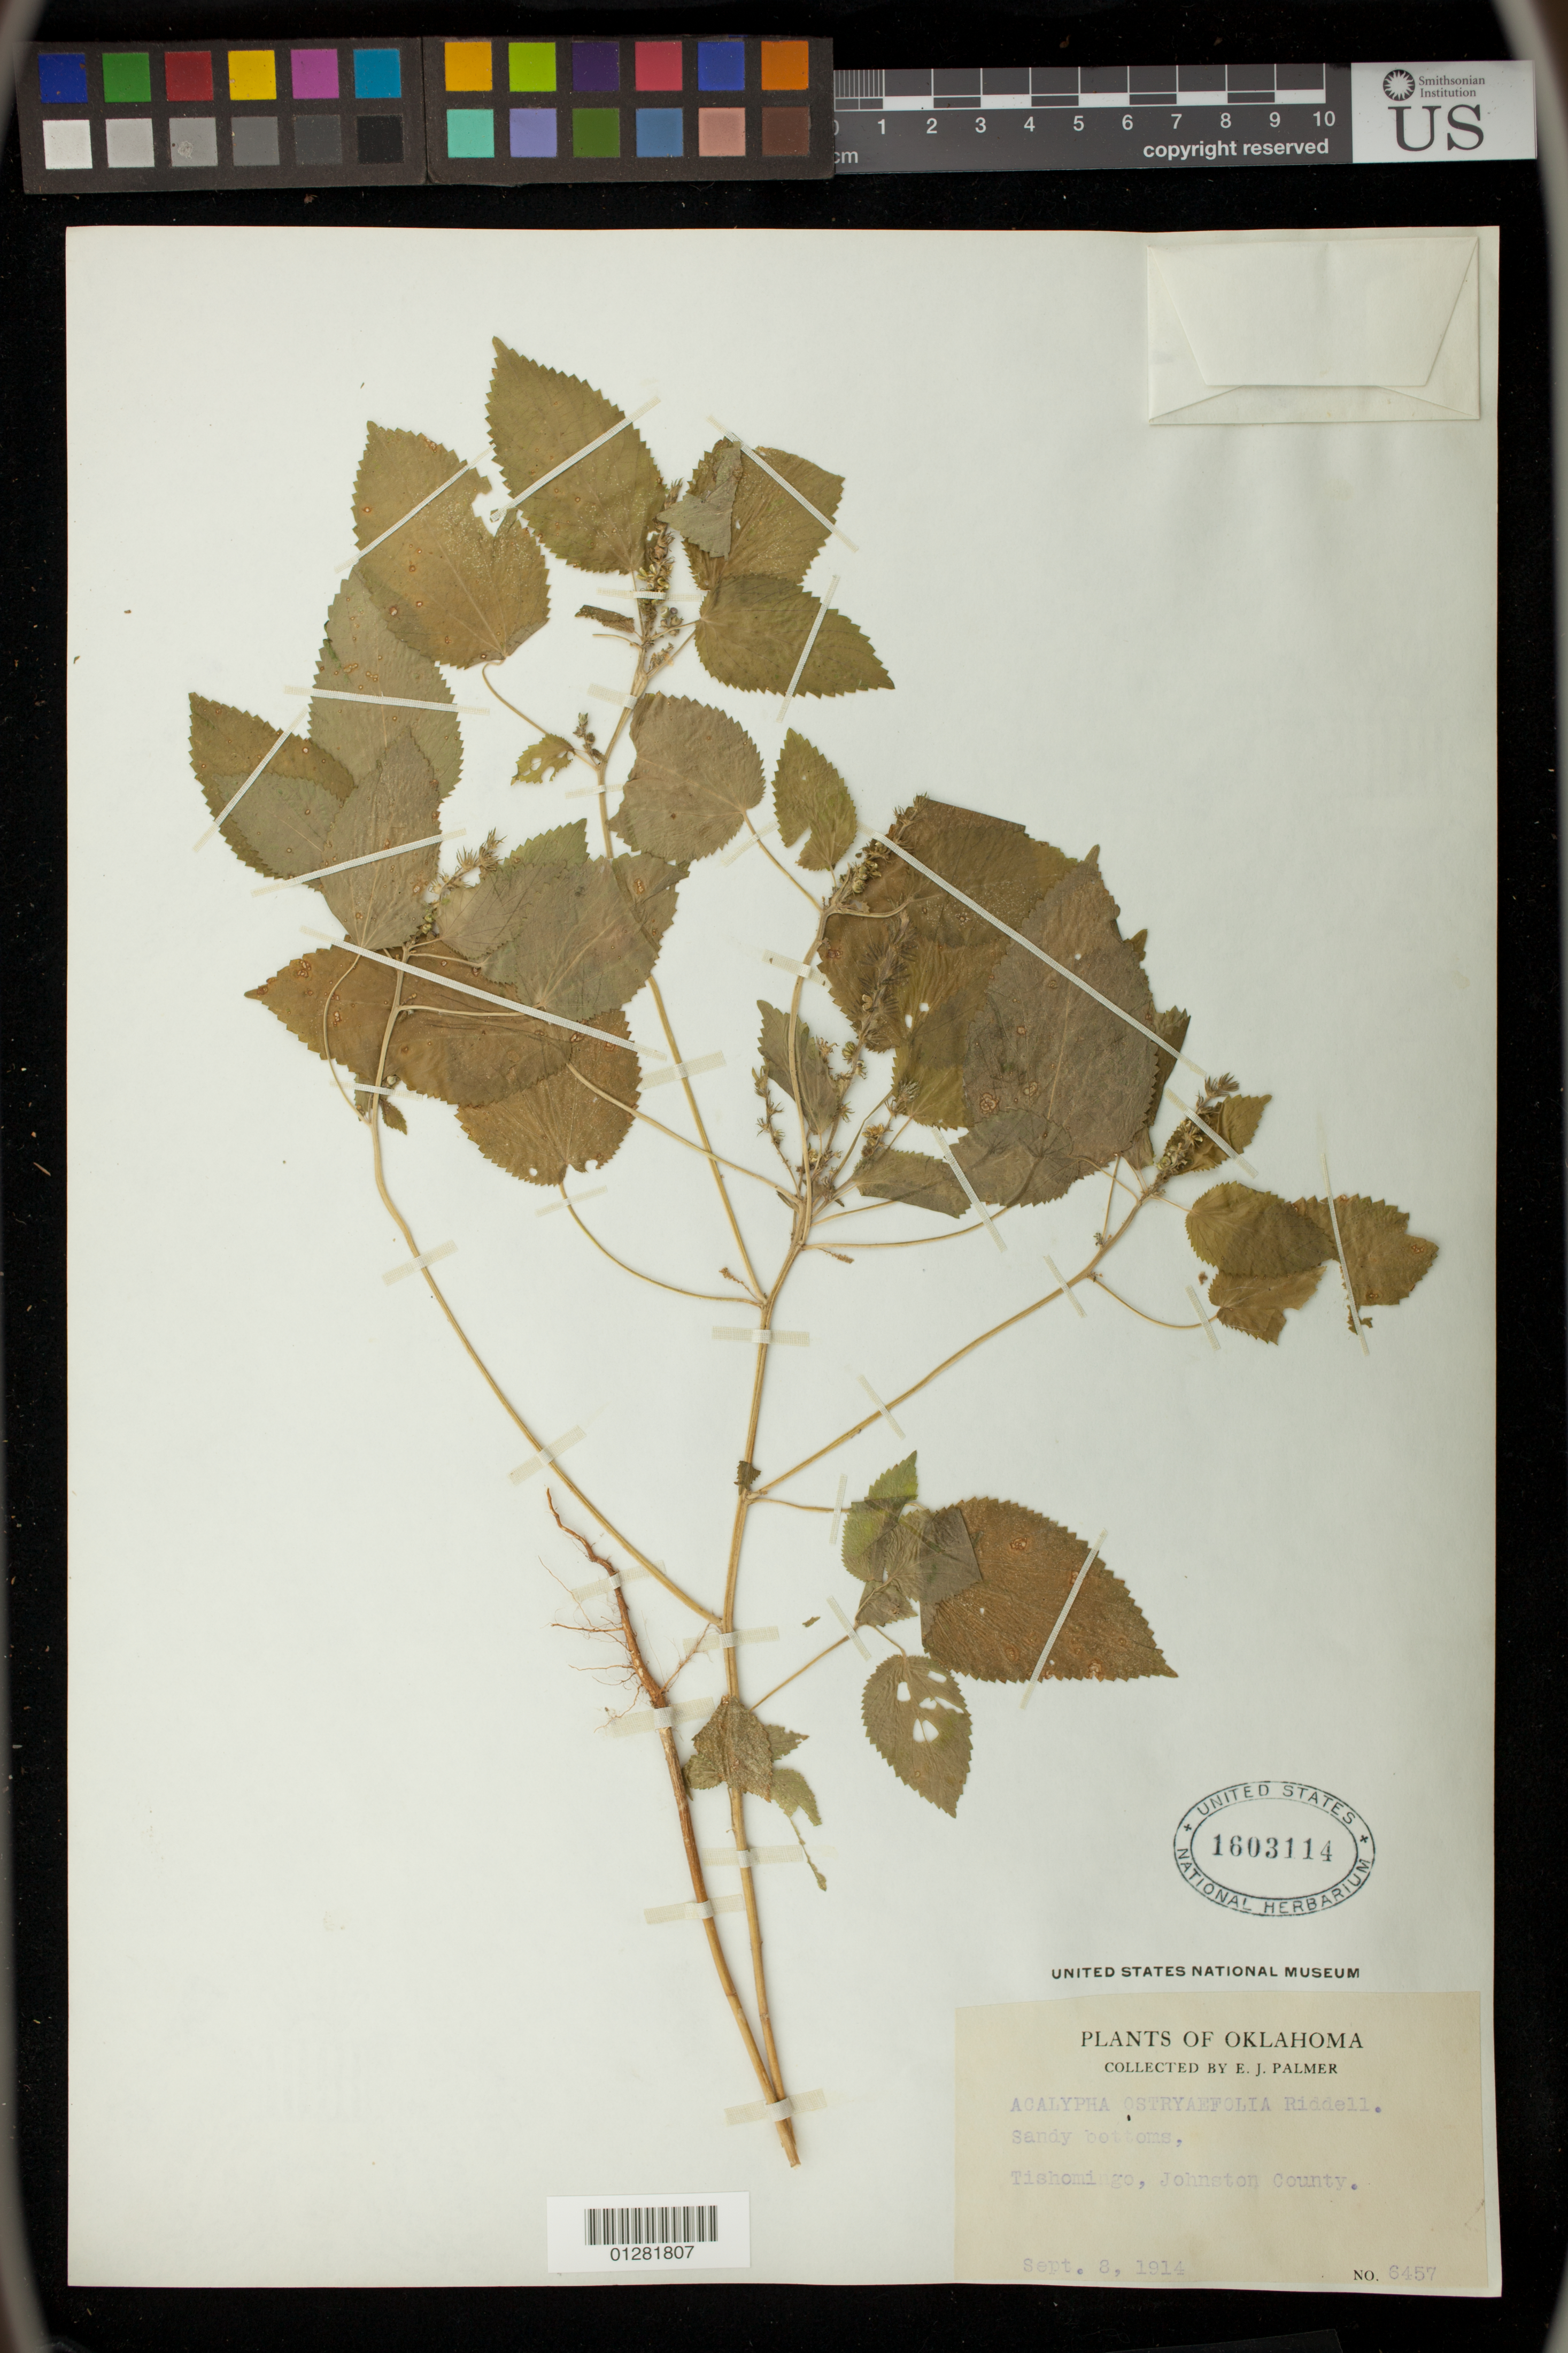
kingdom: Plantae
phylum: Tracheophyta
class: Magnoliopsida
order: Malpighiales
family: Euphorbiaceae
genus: Acalypha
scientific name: Acalypha ostryifolia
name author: Ridd.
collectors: E. J. Palmer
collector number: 6457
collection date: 1914-09-08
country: United States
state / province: Oklahoma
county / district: Johnston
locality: Tishomingo.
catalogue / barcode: US 1603114